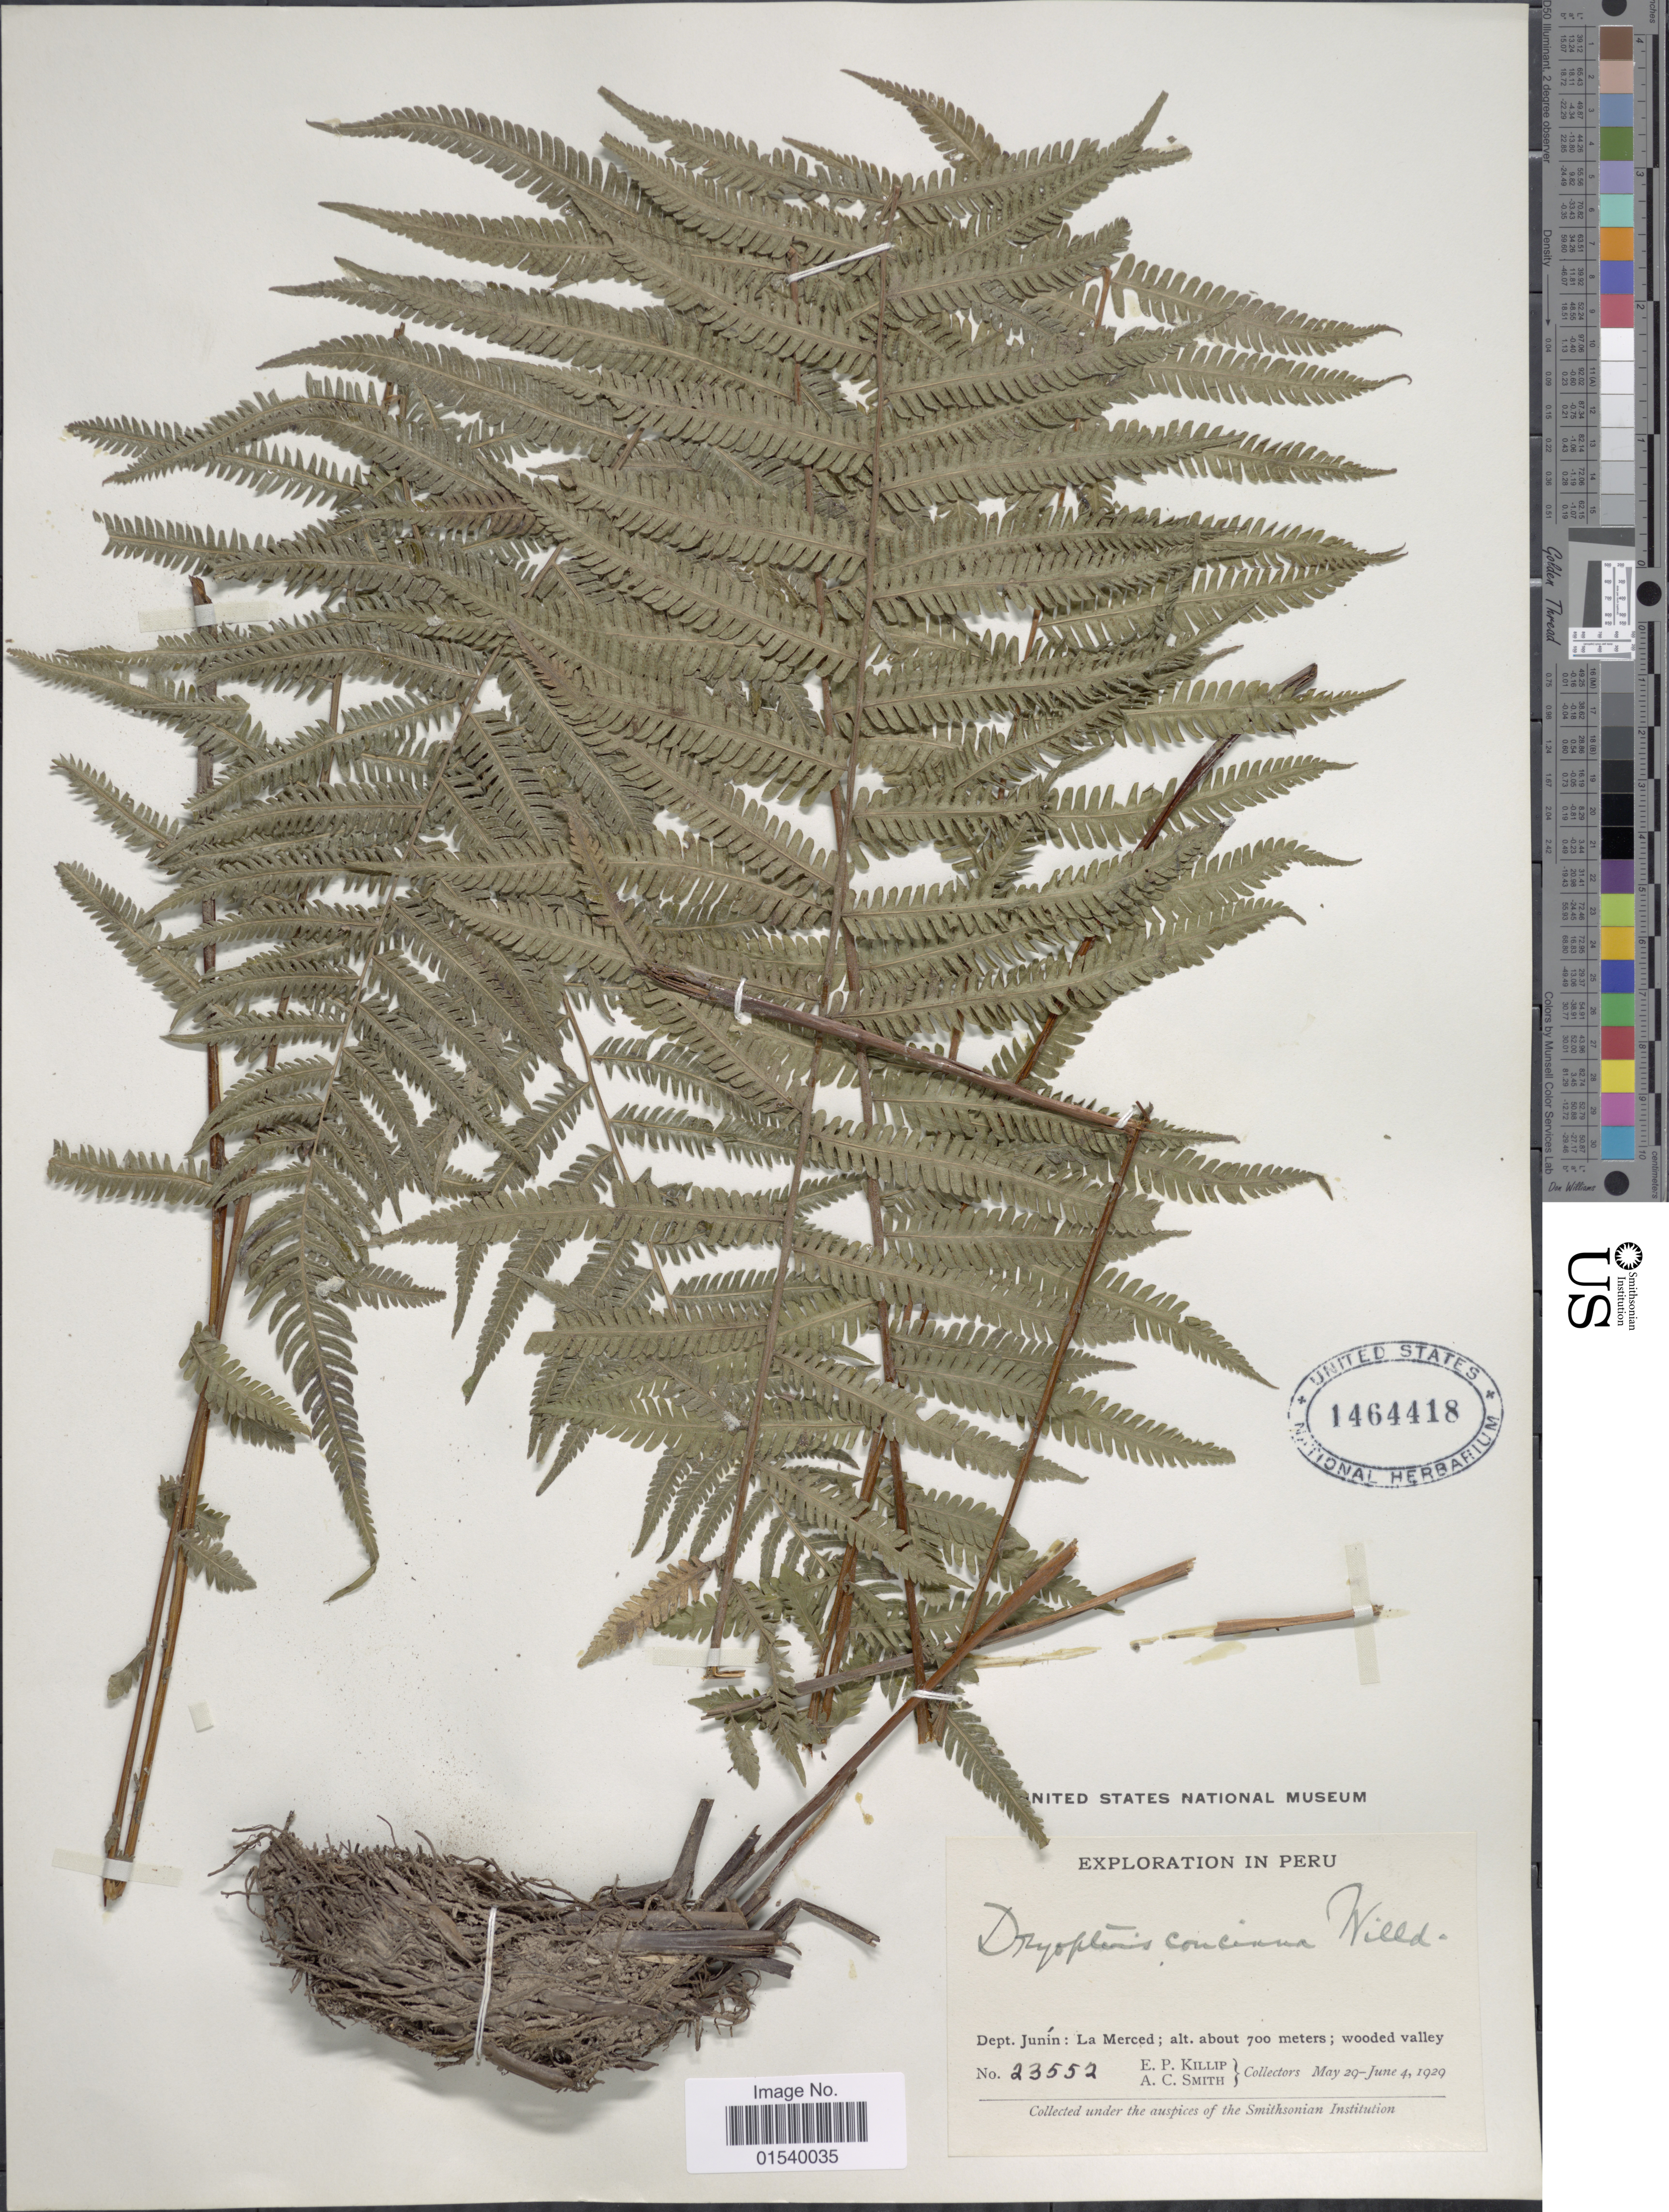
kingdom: Plantae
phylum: Tracheophyta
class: Polypodiopsida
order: Polypodiales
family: Thelypteridaceae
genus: Amauropelta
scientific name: Amauropelta concinna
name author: (Willd.) Pic. Serm.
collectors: E. P. Killip & A. C. Smith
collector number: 23552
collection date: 1929-05-29/1929-06-04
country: Peru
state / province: Junín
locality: Dept. Junín: La Merced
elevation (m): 700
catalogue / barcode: US 1464418